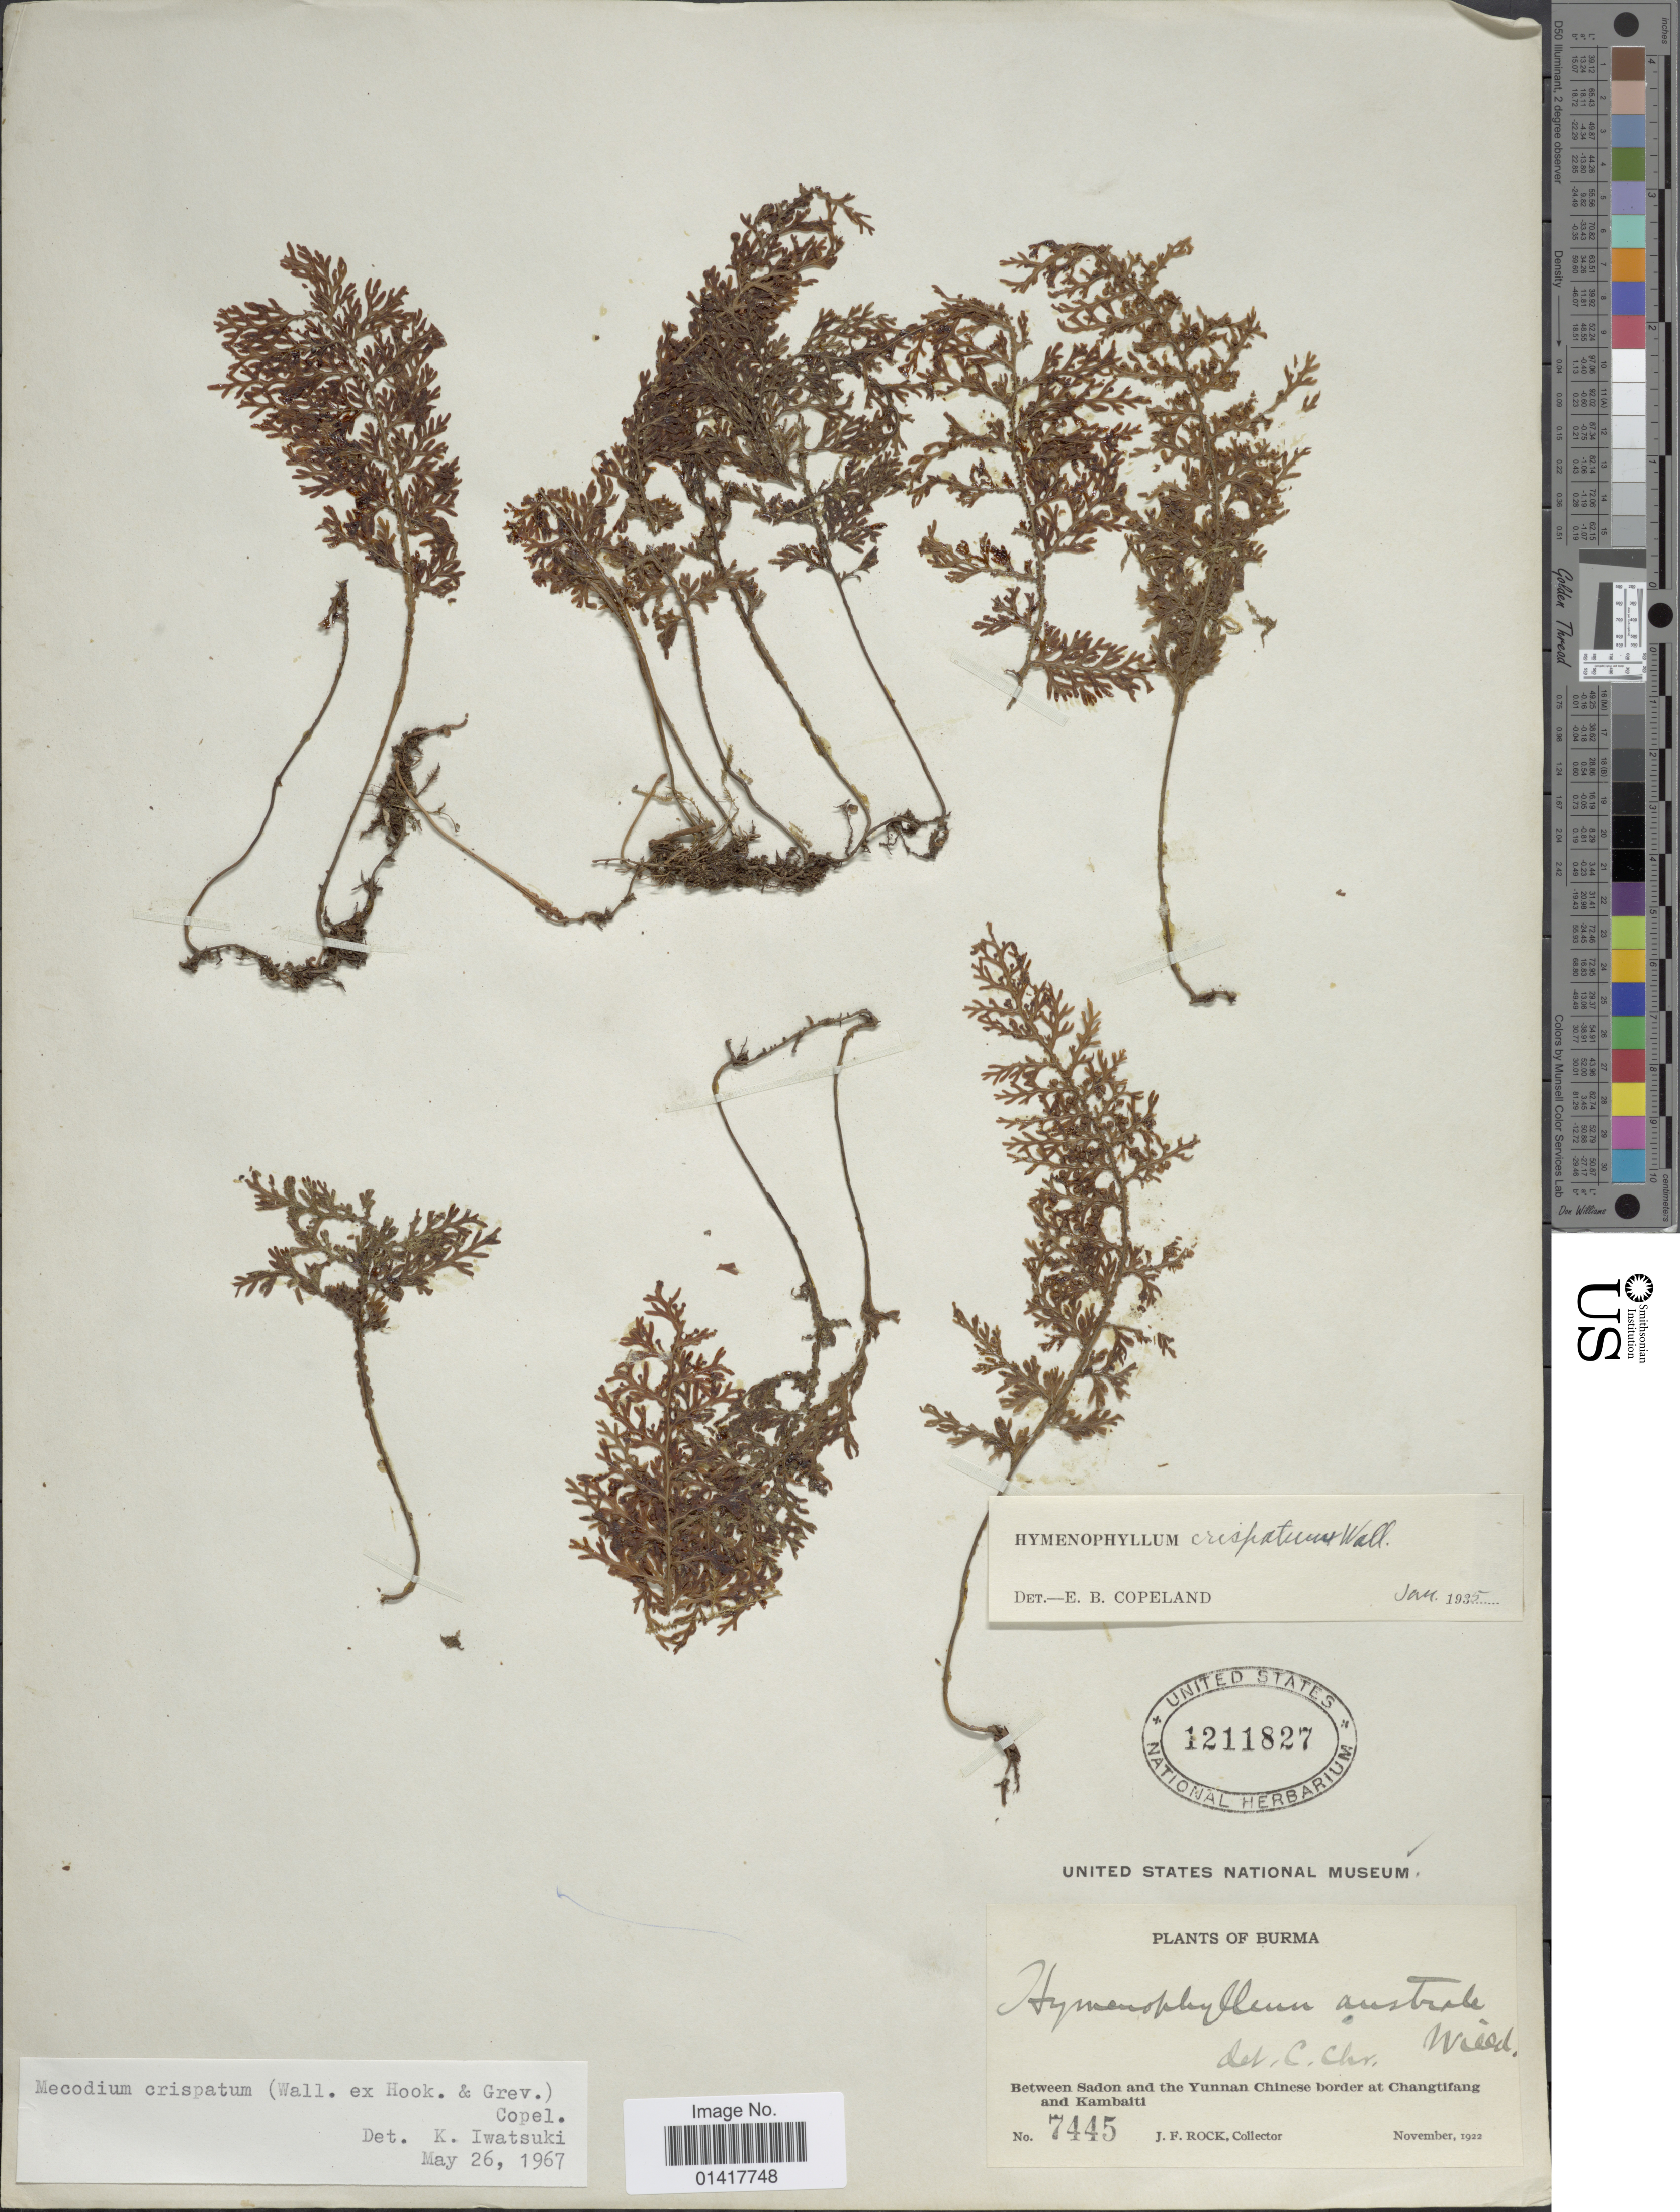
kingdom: Plantae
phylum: Tracheophyta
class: Polypodiopsida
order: Hymenophyllales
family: Hymenophyllaceae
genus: Hymenophyllum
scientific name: Hymenophyllum crispatum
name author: Wall. ex Hook. & Grev.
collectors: J. Rock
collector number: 7445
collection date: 1922-11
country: China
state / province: Yunnan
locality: Burma. Between Sadon and the Yunnan Chinese border at Chantifang and Kambaiti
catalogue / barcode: US 1211827